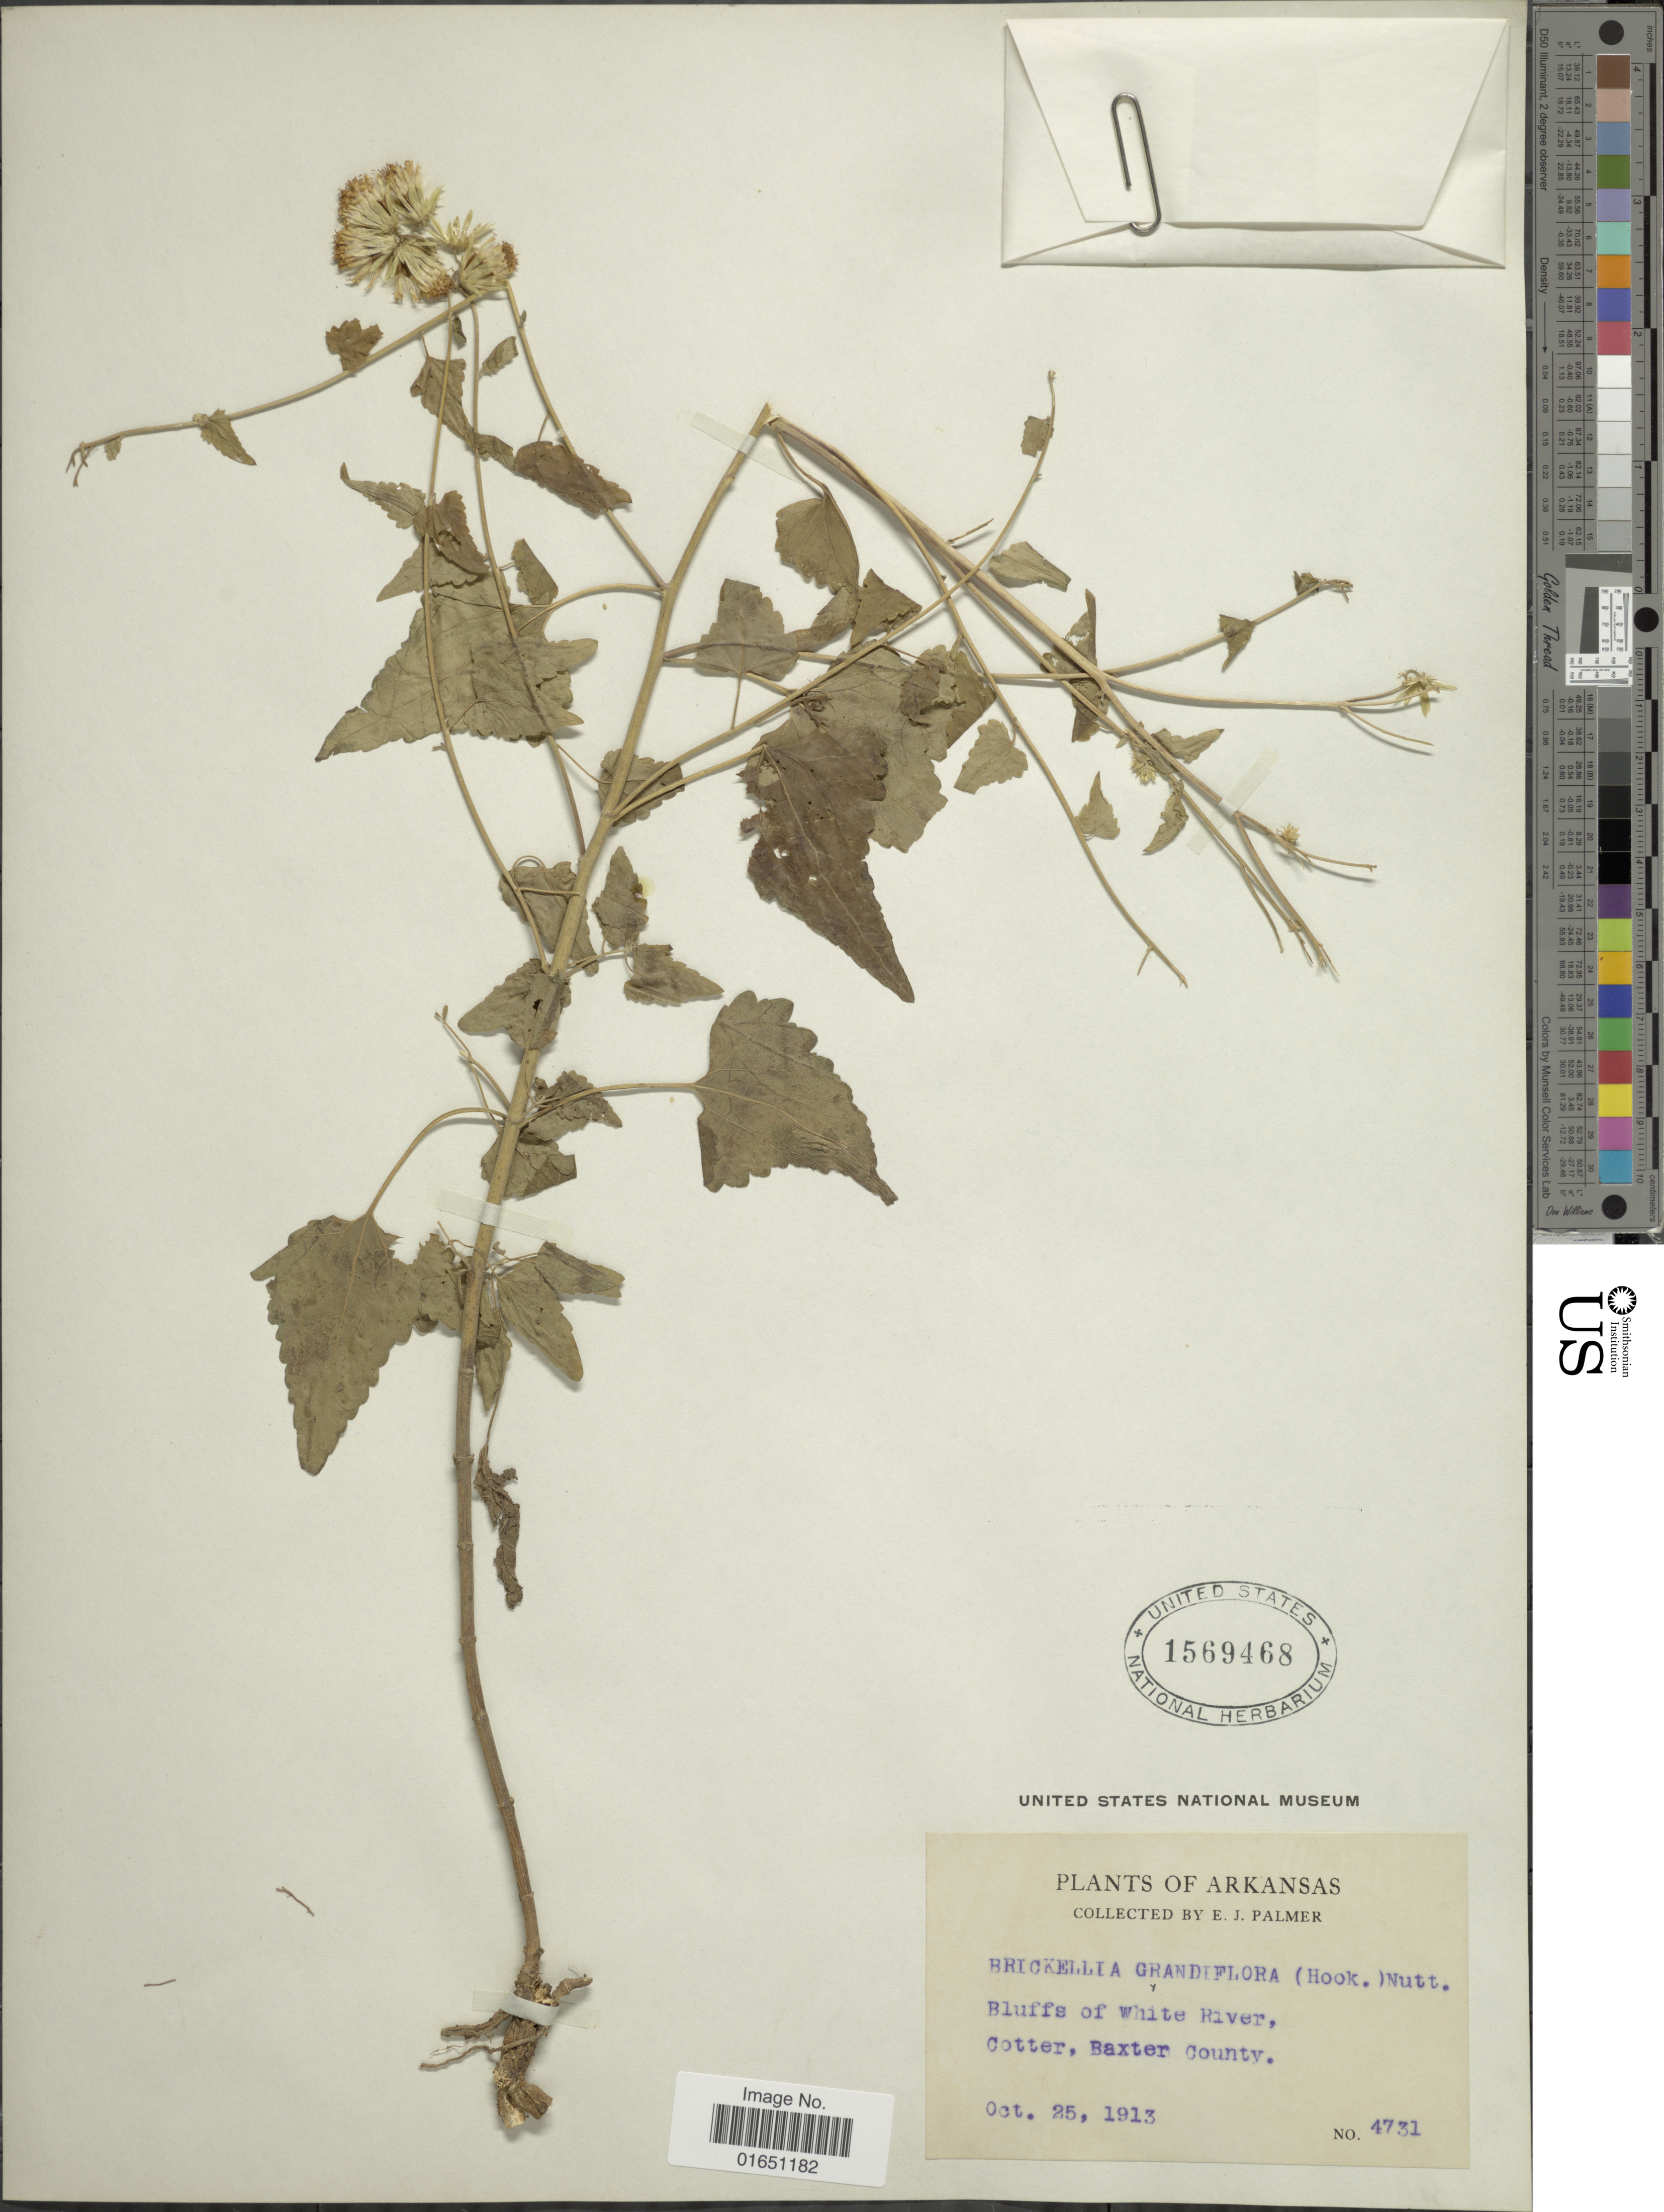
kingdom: Plantae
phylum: Tracheophyta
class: Magnoliopsida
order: Asterales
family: Asteraceae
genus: Brickellia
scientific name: Brickellia grandiflora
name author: (Hook.) Nutt.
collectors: E. J. Palmer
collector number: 4731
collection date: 1913-10-25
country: United States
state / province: Arkansas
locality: Bluffs of White River, Cotter, Baxter County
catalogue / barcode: US 1569468